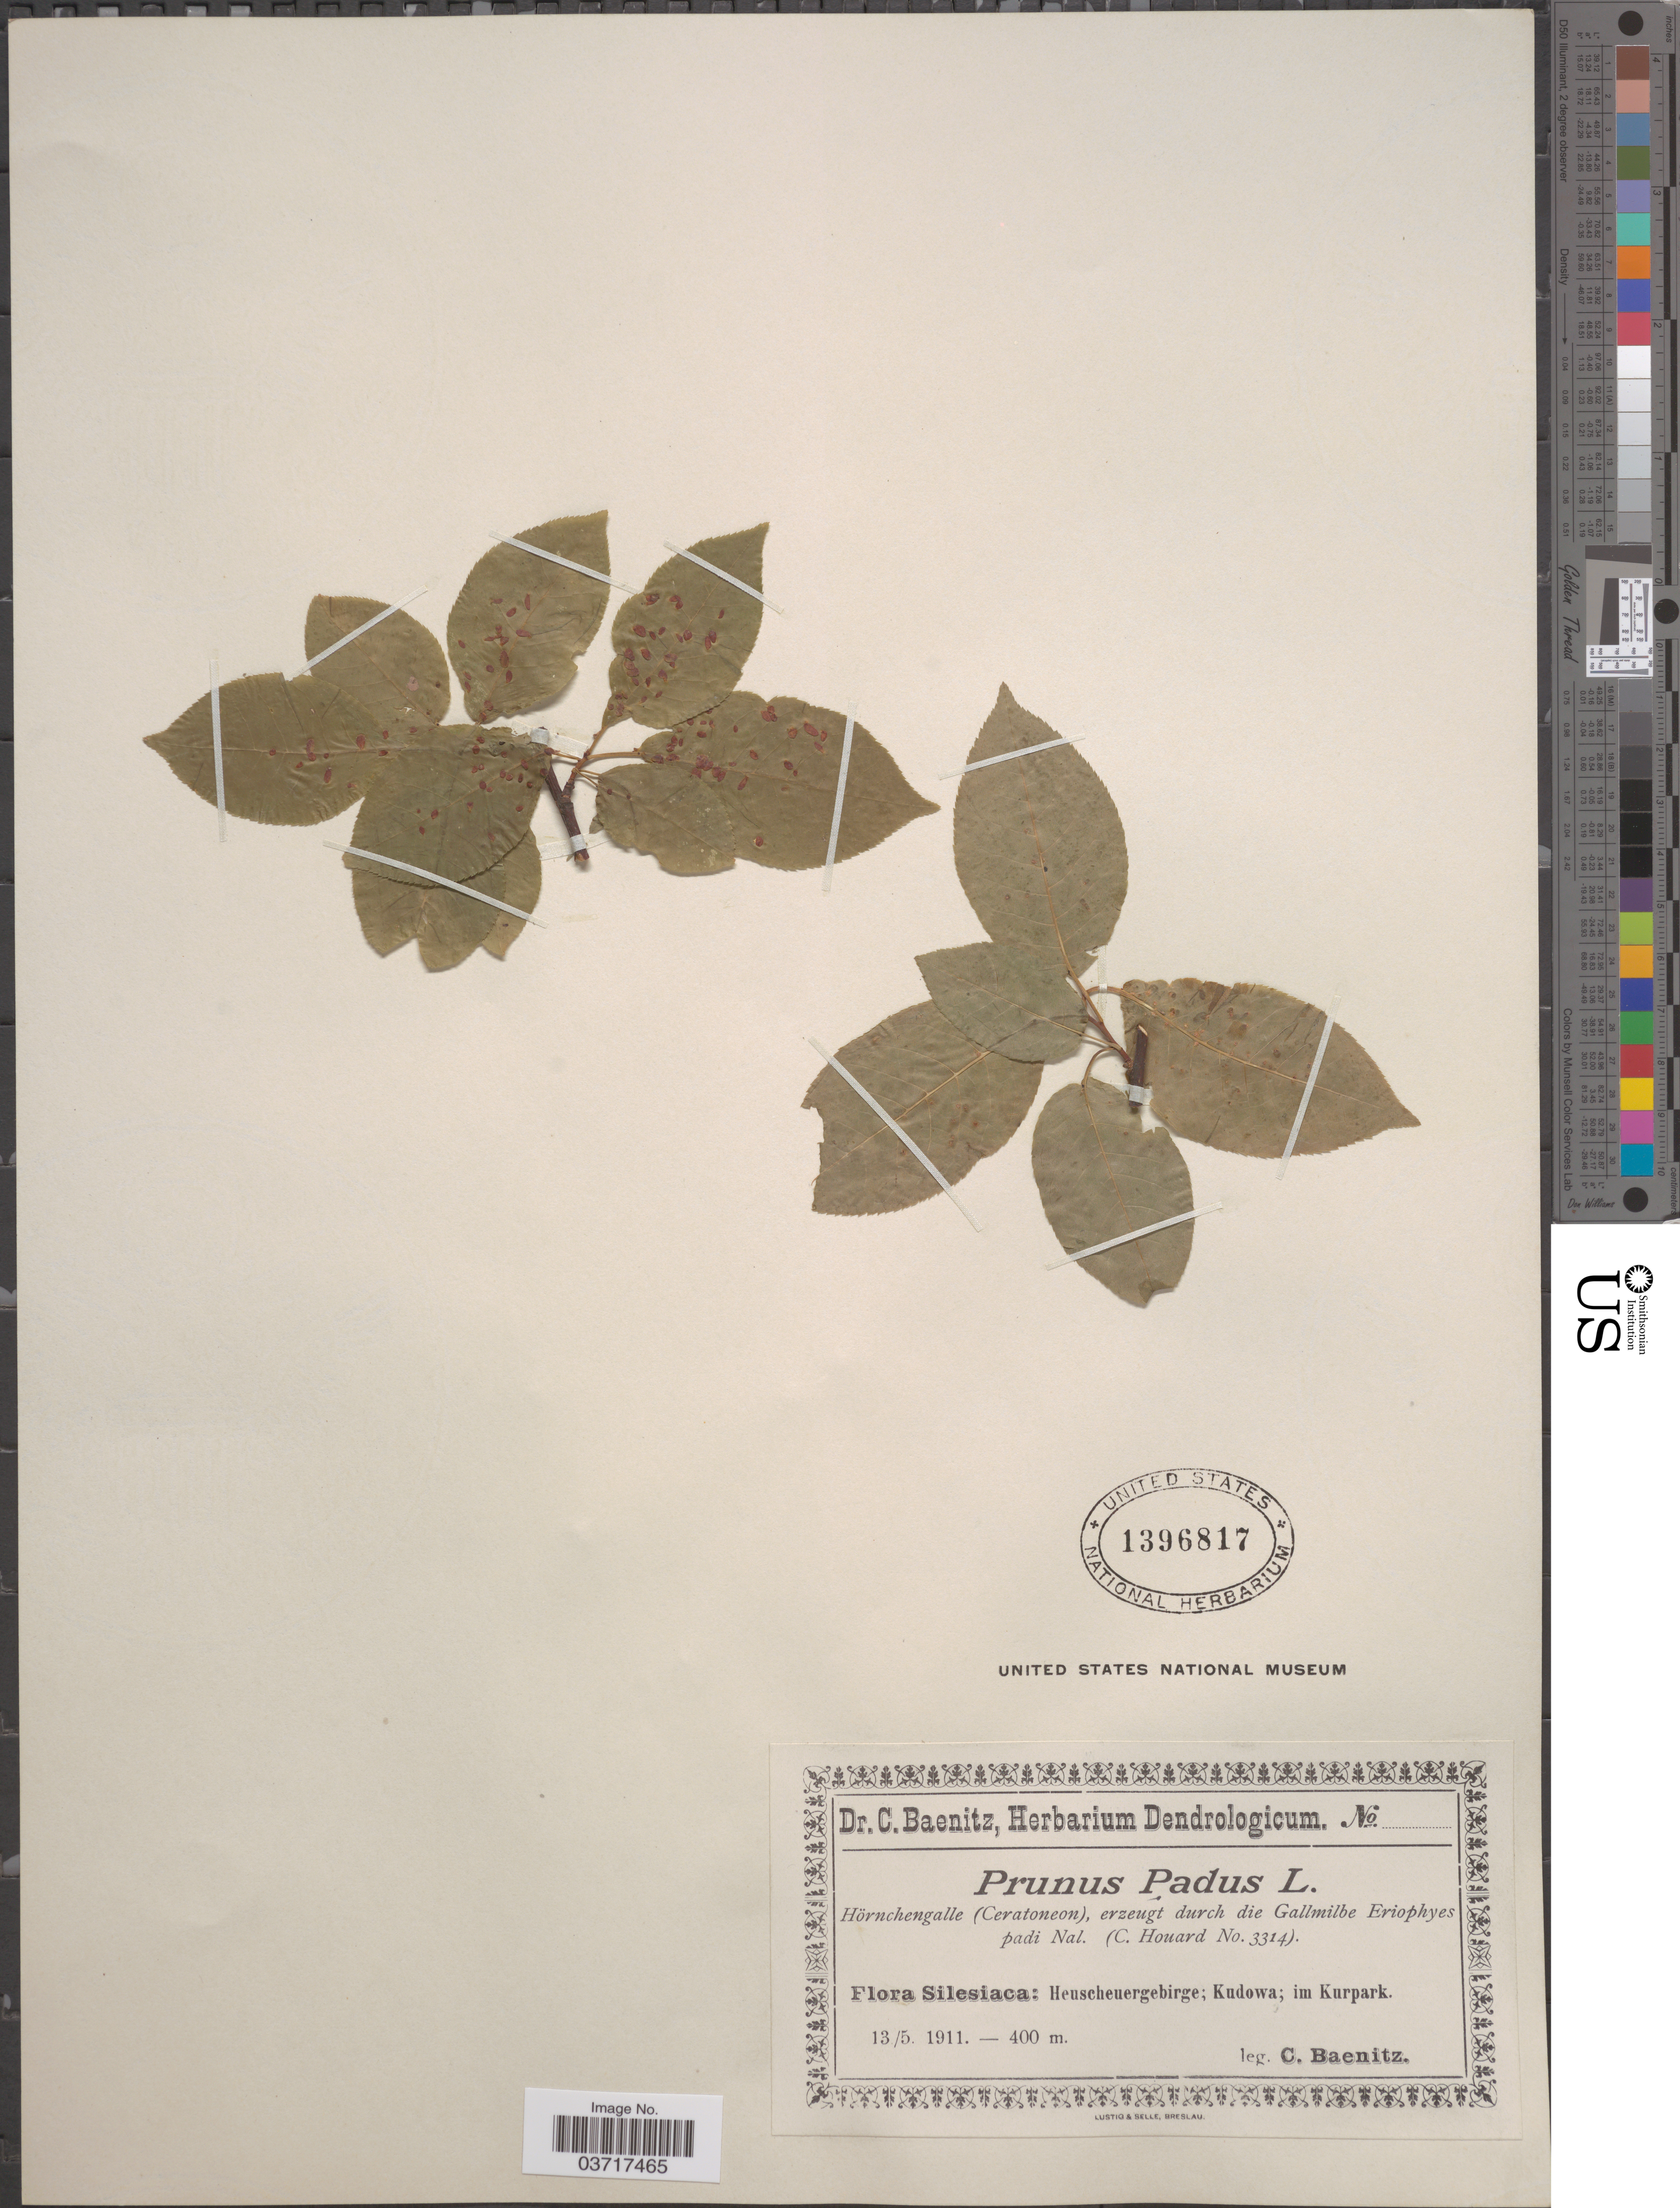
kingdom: Plantae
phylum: Tracheophyta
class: Magnoliopsida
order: Rosales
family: Rosaceae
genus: Prunus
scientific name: Prunus padus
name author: L.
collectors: C. G. Baenitz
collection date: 1911-05-13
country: Poland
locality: Silesiaca: Heuscheuergebirge; Kudowa; im Kurpark.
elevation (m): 400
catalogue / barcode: US 1396817